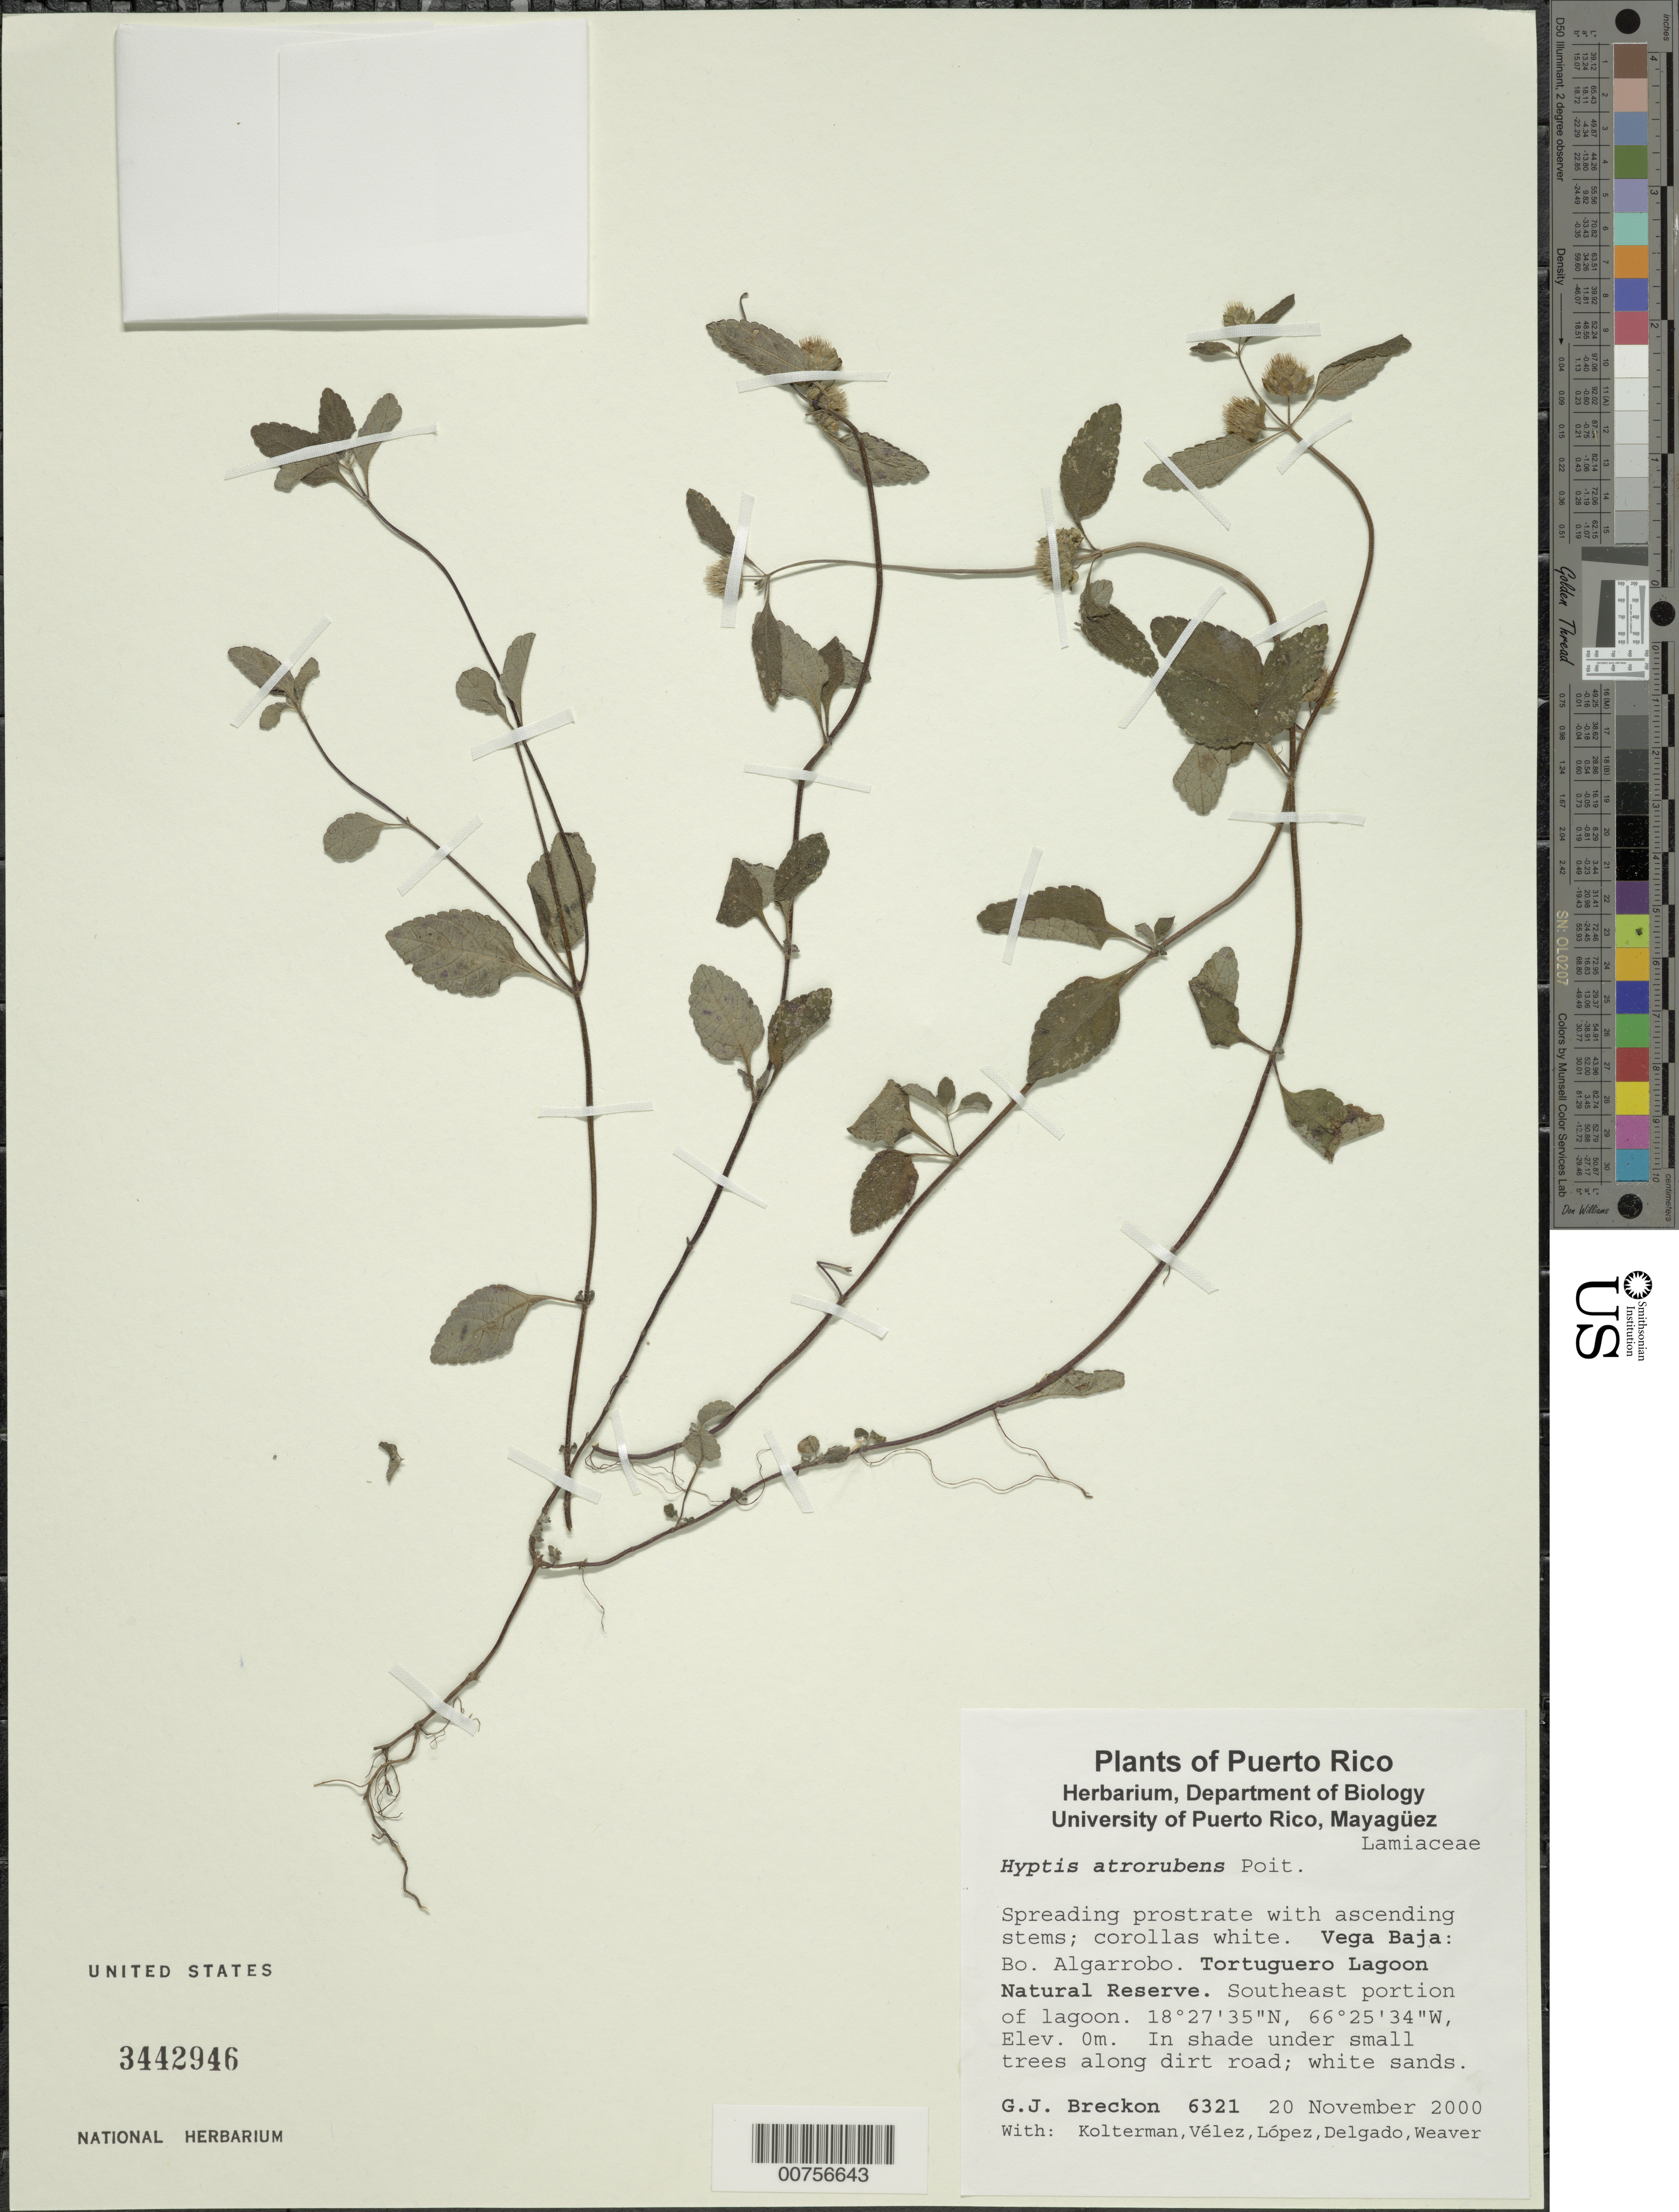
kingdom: Plantae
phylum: Tracheophyta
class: Magnoliopsida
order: Lamiales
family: Lamiaceae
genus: Hyptis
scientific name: Hyptis atrorubens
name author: Poit.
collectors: G. J. Breckon, -. Kolterman, -. Velez, -. Lopez, Delgado, -- & Weaver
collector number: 6321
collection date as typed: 20 Nov 2000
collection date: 2000-11-20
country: Puerto Rico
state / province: Vega Baja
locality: Vega Baja: Bo. Algarrobo. Tortuguero Lagoon Natural Reserve. Southeast portion of lagoon.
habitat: In shade under small trees along dirt road; white sands.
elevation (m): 0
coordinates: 18.45972222, -66.42611111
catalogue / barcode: US 3442946